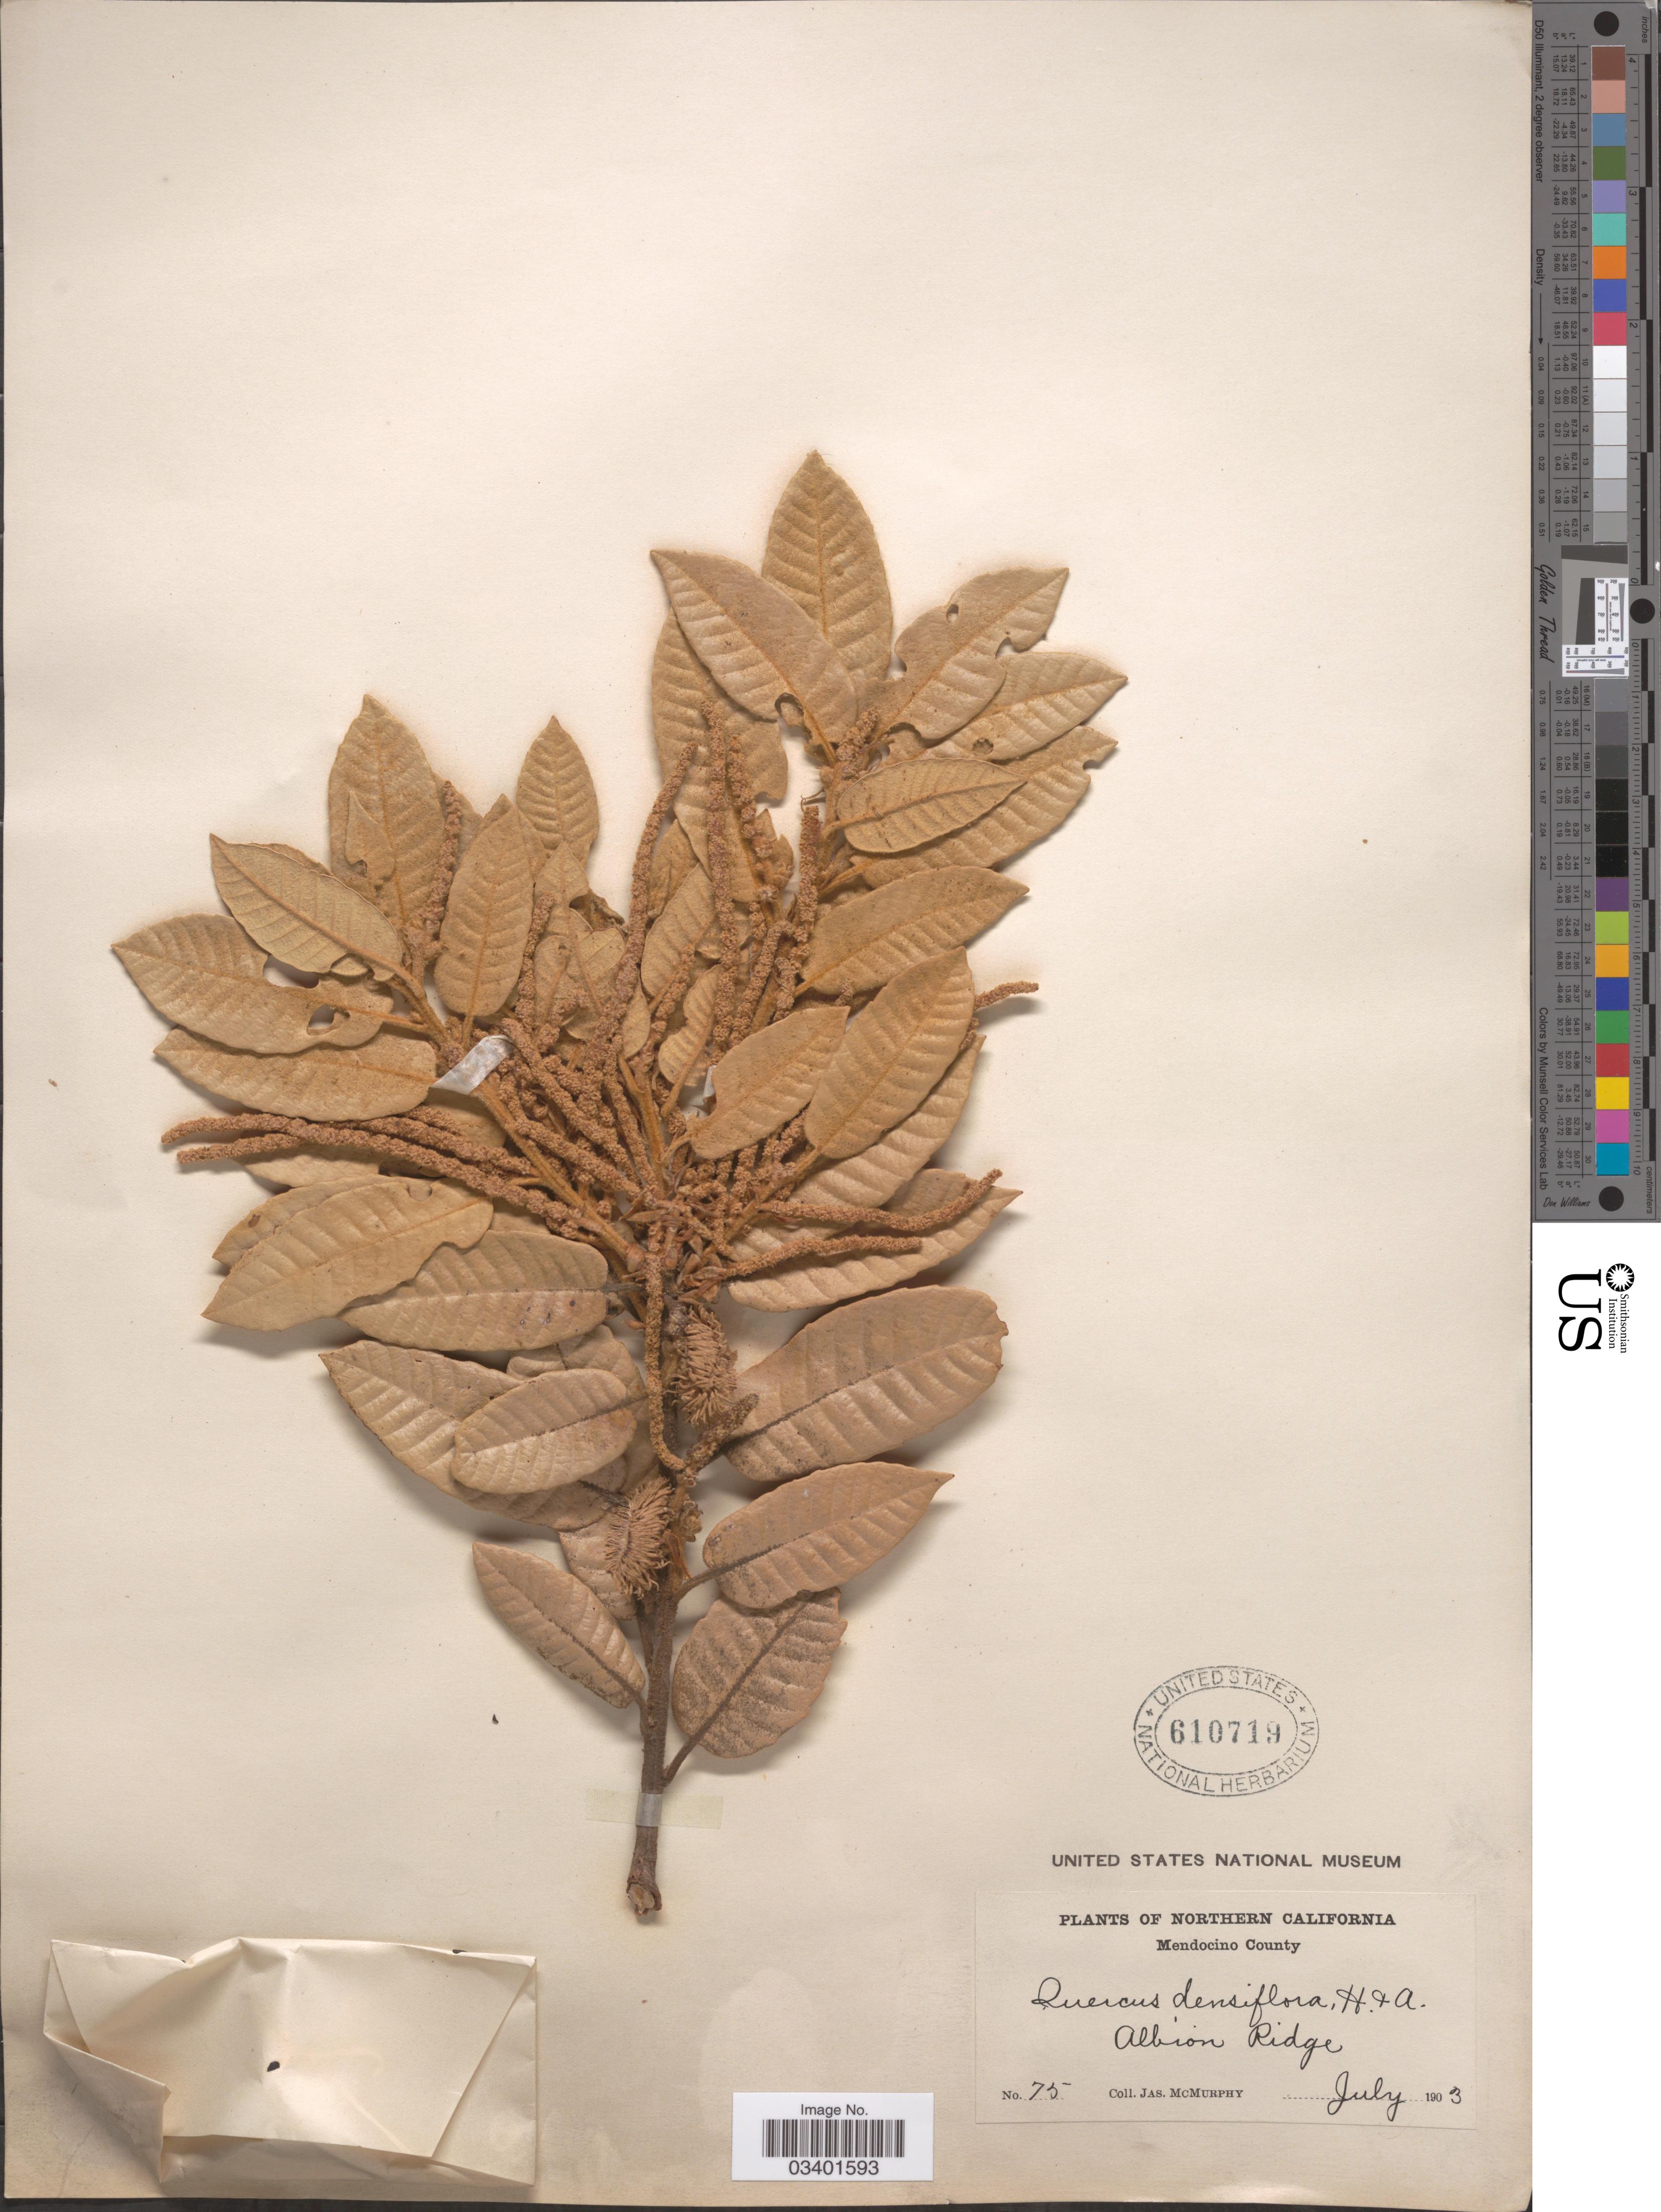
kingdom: Plantae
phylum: Tracheophyta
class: Magnoliopsida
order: Fagales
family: Fagaceae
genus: Notholithocarpus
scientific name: Notholithocarpus densiflorus var. densiflorus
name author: (Hook. & Arn.) P. S. Manos et al.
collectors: J. McMurphy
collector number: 75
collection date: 1903-07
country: United States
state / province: California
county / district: Mendocino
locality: Northern California. Mendocino County. Albion Ridge.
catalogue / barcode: US 610719